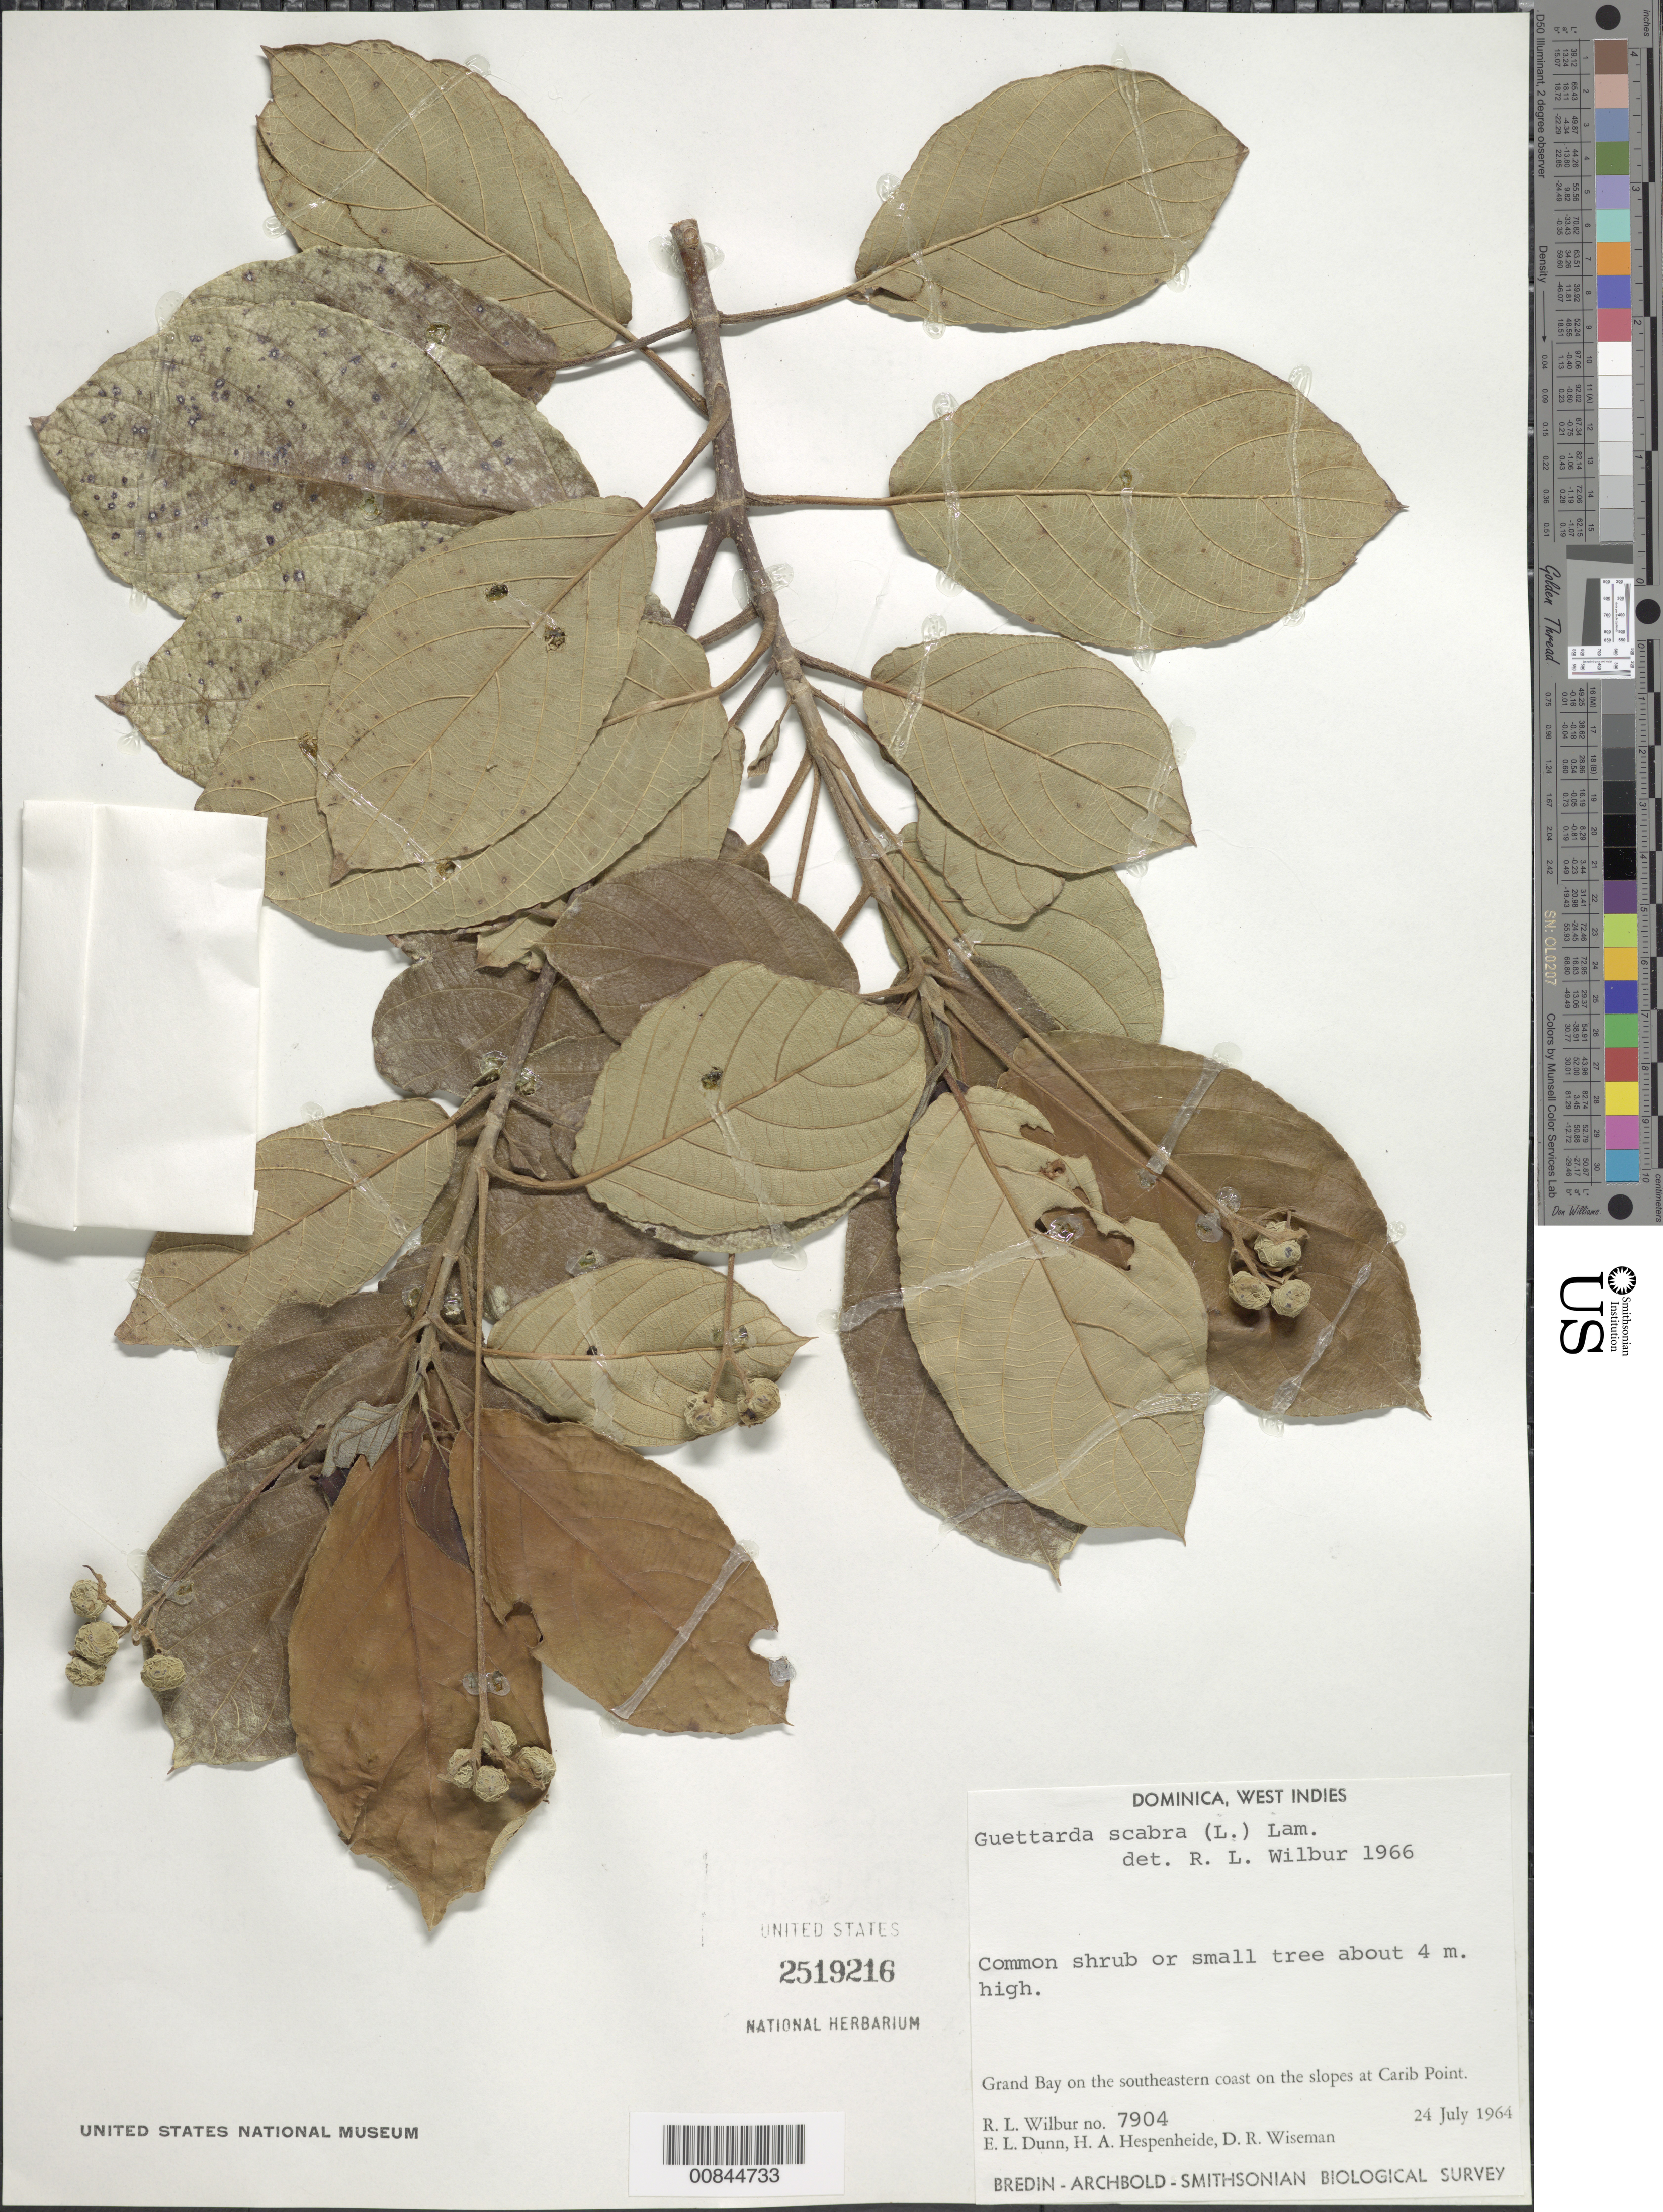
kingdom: Plantae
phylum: Tracheophyta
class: Magnoliopsida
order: Gentianales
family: Rubiaceae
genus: Guettarda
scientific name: Guettarda scabra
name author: (L.) Vent.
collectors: R. L. Wilbur, E. Dunn, H. A. Hespenheide & D. R. Wiseman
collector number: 7904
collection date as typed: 24 Jul 1964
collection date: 1964-07-24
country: Dominica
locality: Grand Bay on the southeastern coast, on the slopes at Carib Point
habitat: Slopes near coast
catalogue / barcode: US 2519216